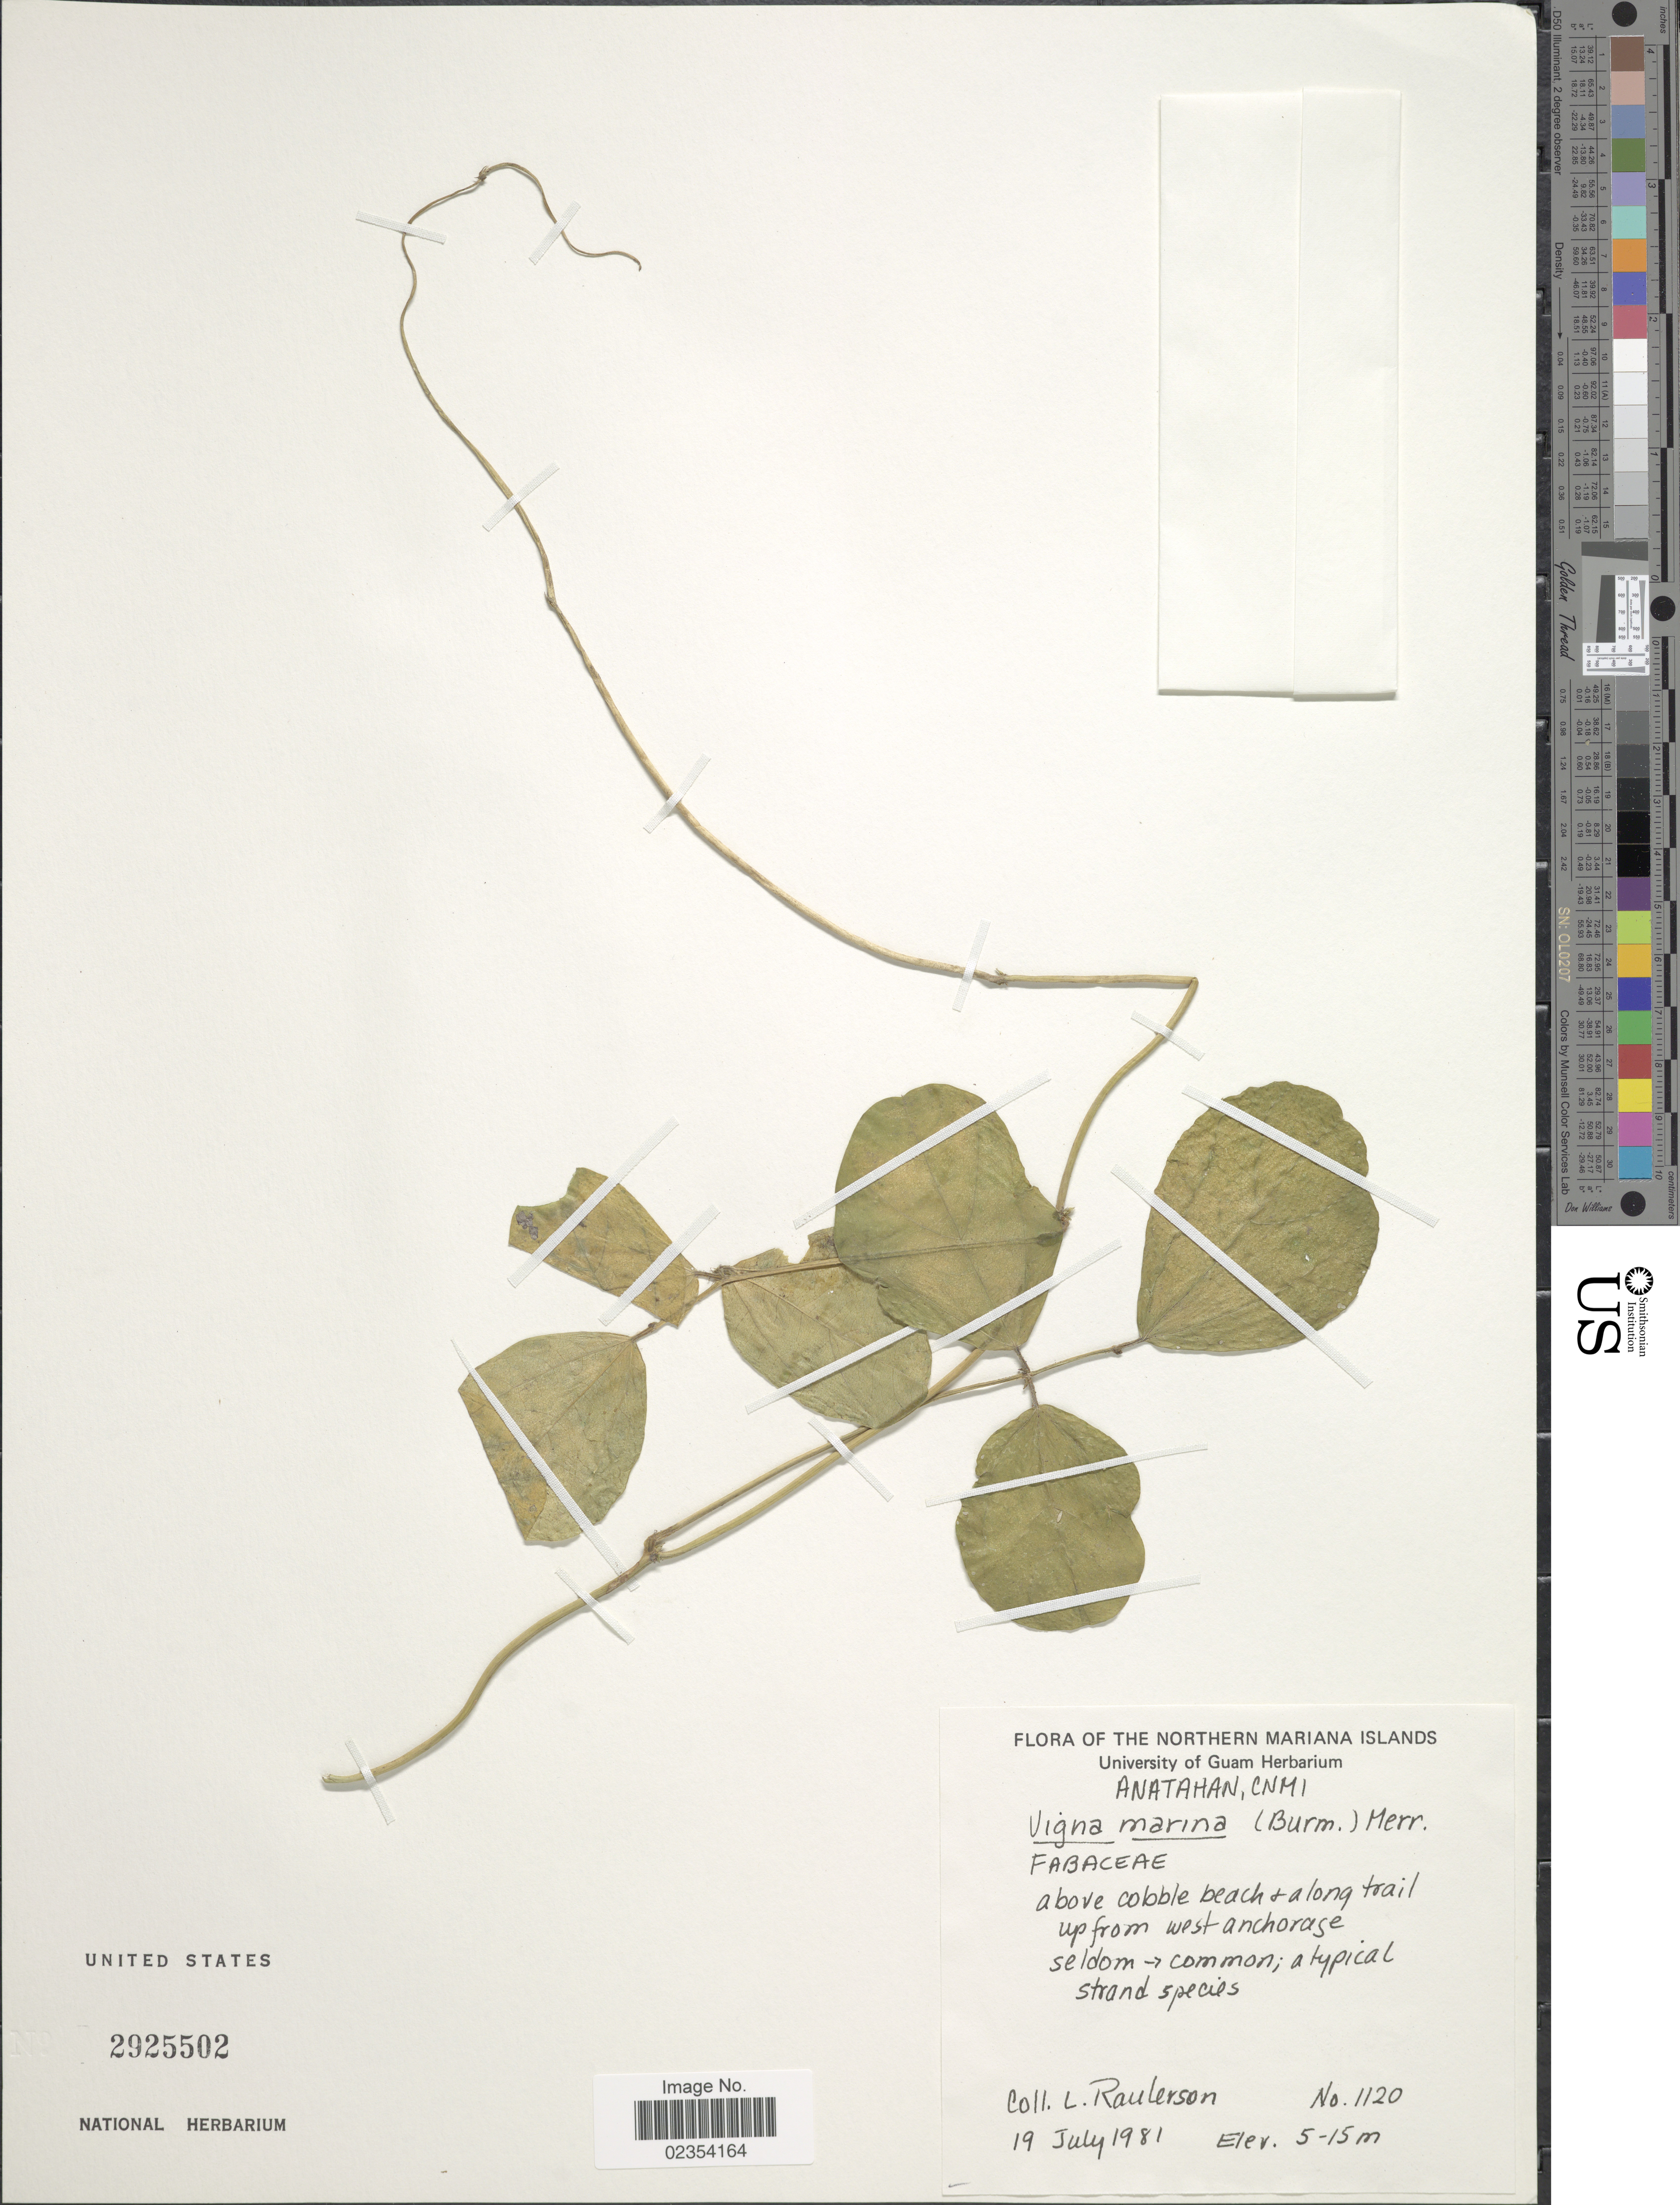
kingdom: Plantae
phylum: Tracheophyta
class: Magnoliopsida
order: Fabales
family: Fabaceae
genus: Vigna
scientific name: Vigna marina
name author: (Burm.) Merr.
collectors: L. Raulerson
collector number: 1120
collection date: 1981-07-19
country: Northern Mariana Islands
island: Anatahan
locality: Anatahan, CNMI, above cobble bach + along trail up from west anchorage.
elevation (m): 5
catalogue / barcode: US 2925502